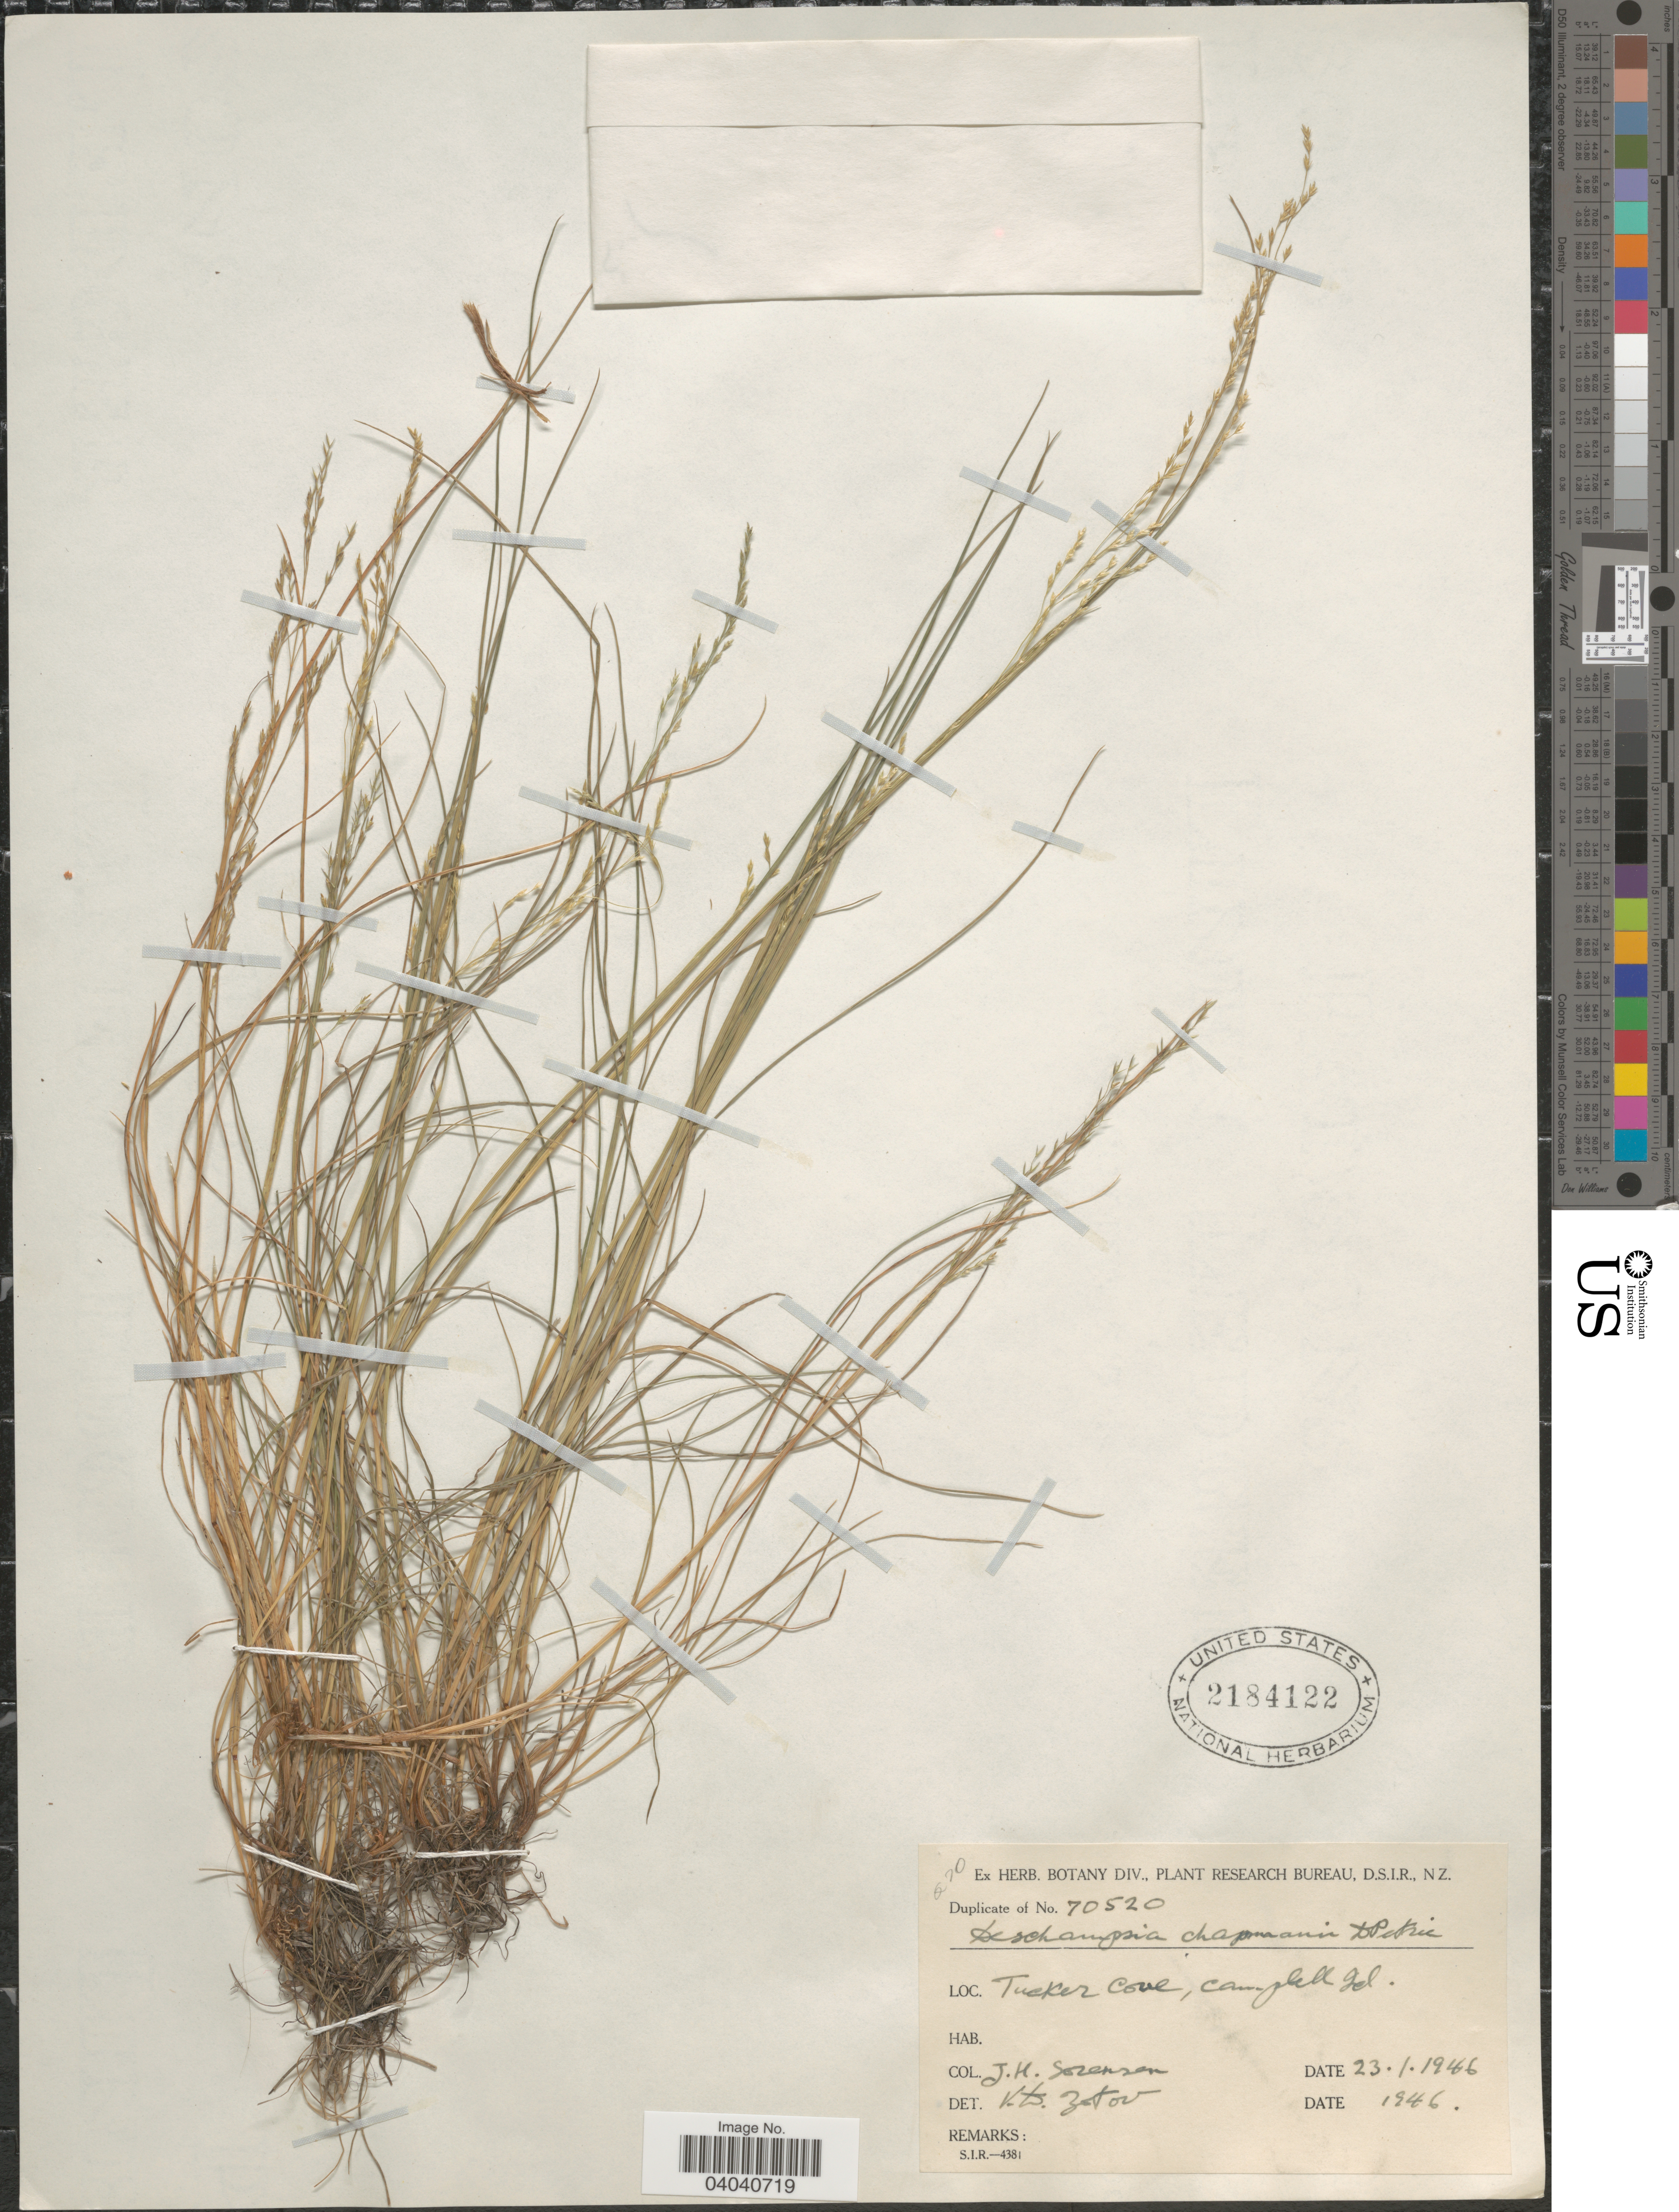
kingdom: Plantae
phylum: Tracheophyta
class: Liliopsida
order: Poales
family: Poaceae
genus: Deschampsia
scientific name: Deschampsia chapmanii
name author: Petrie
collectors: J. Sorensen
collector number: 70520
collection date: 1946-01-23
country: New Zealand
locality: Tucker Cove, Campbell Isl.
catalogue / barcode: US 2184122